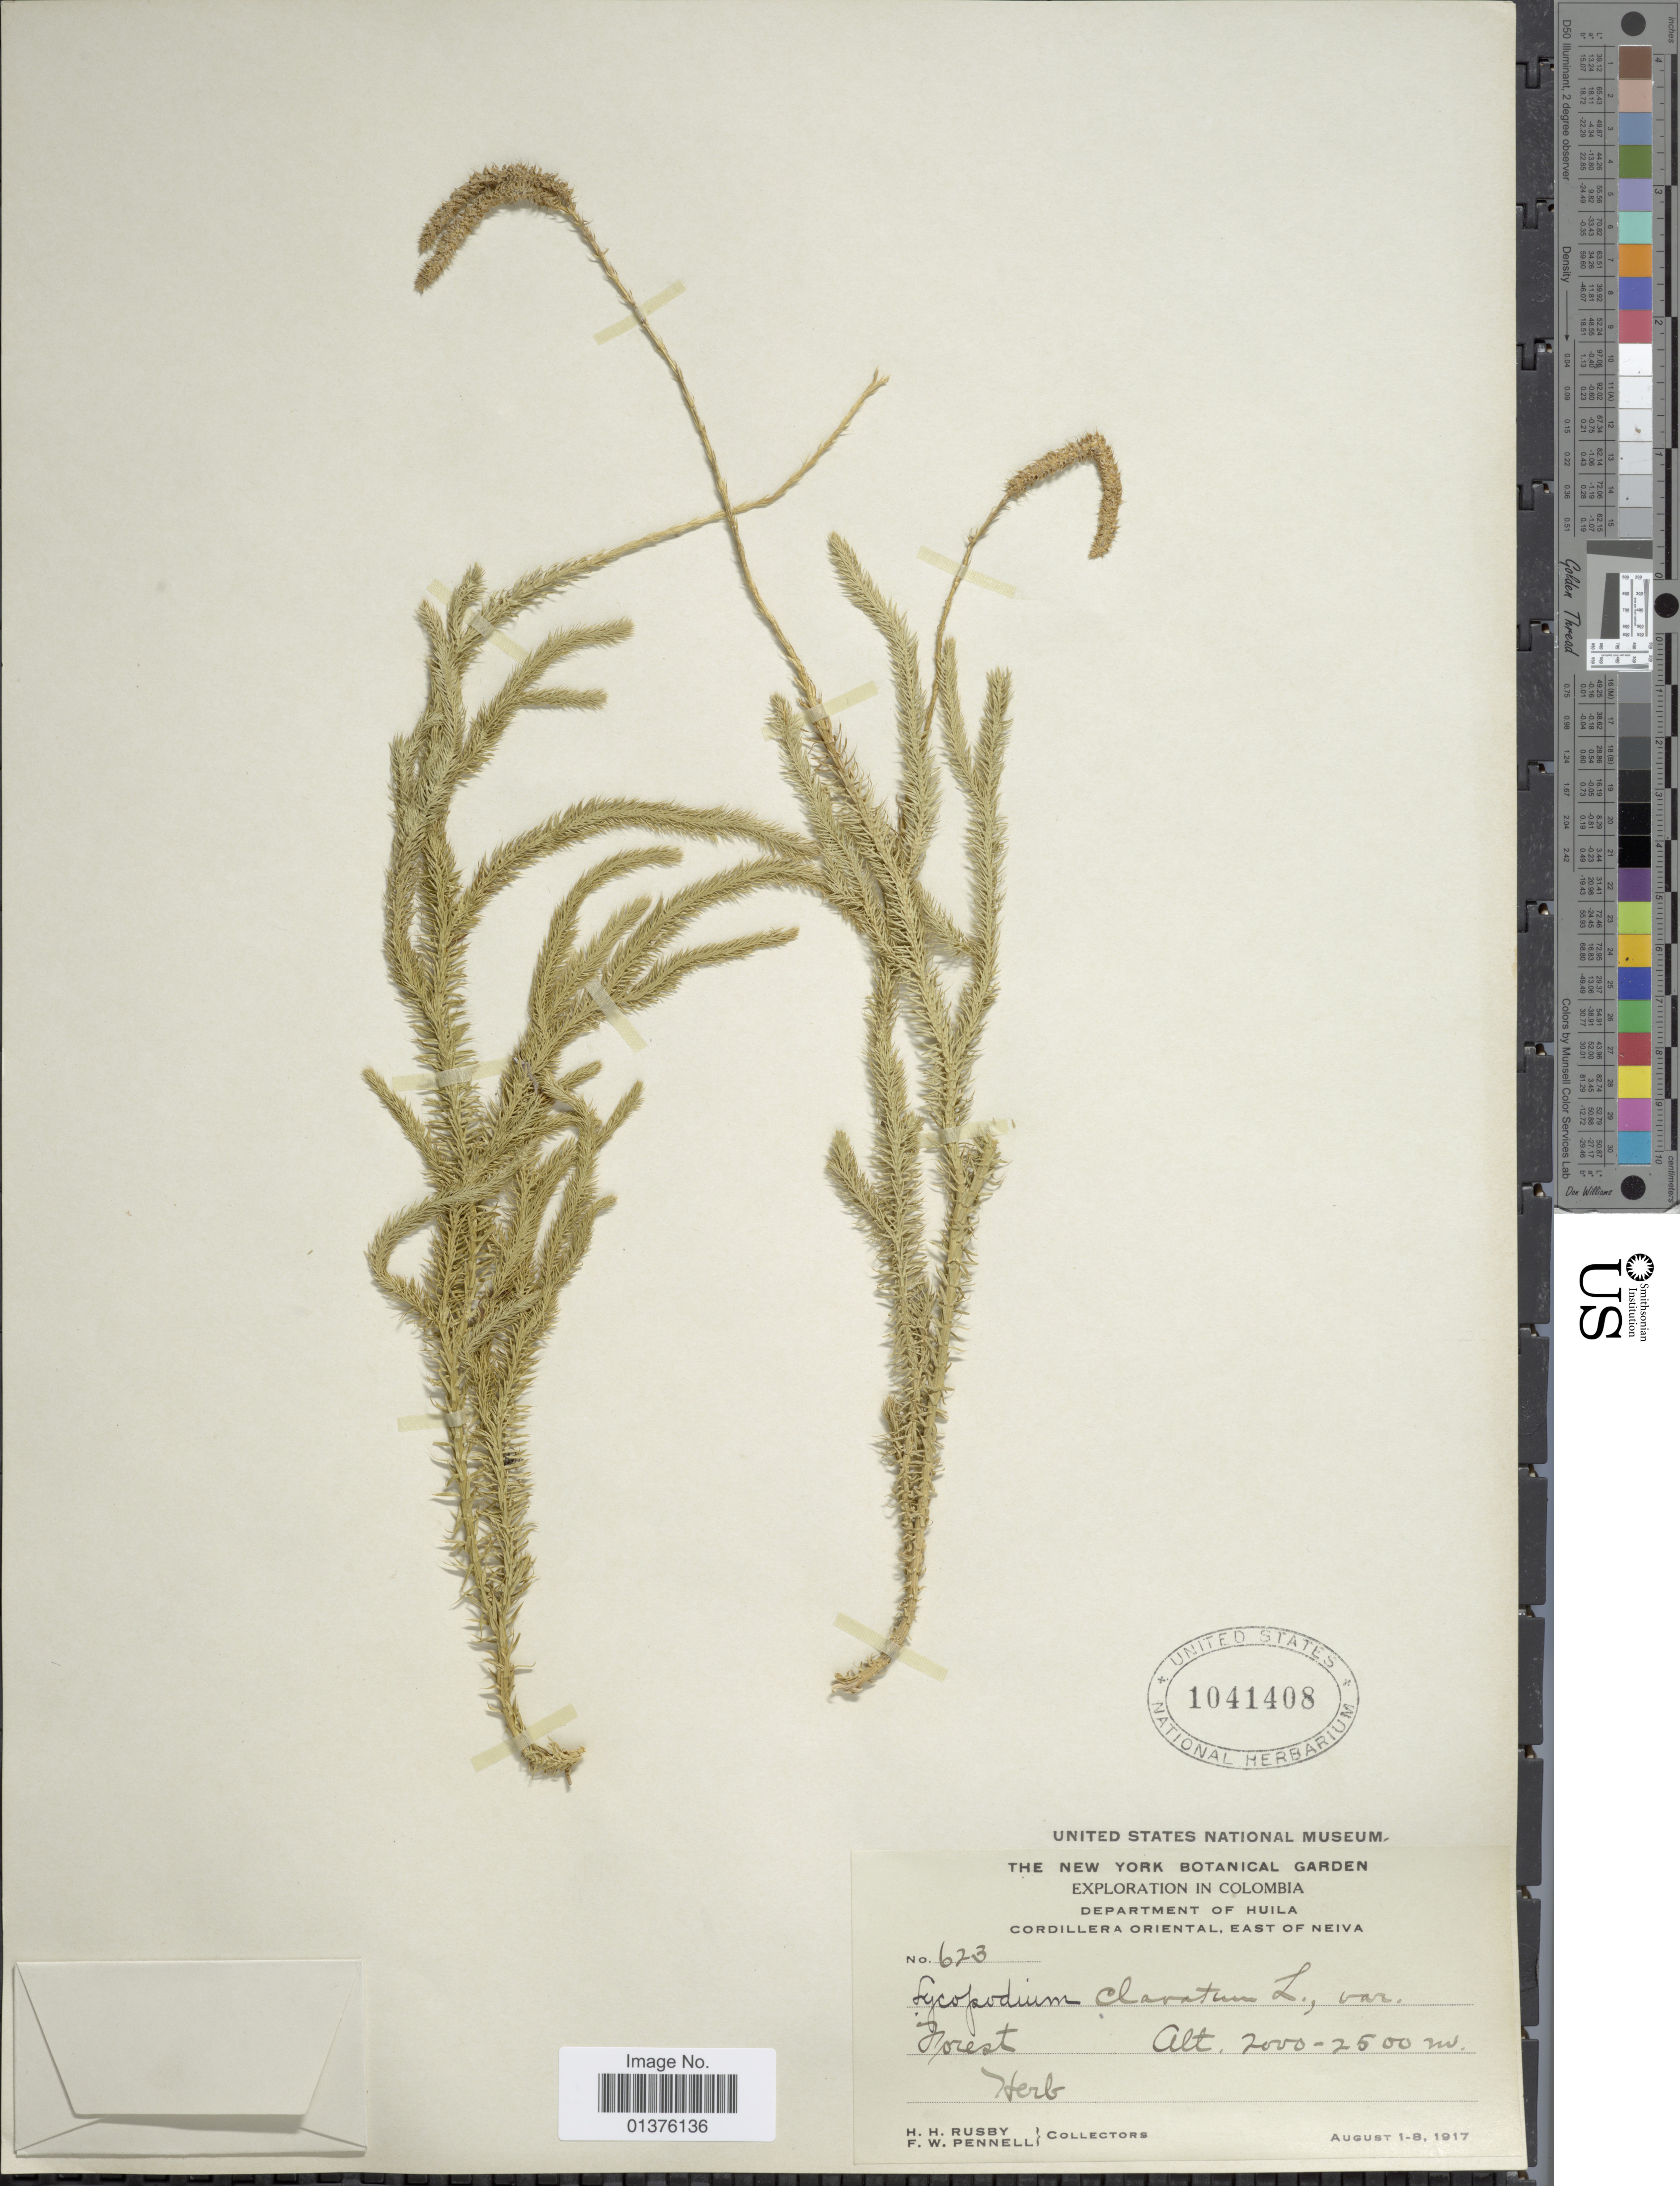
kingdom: Plantae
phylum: Tracheophyta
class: Lycopodiopsida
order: Lycopodiales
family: Lycopodiaceae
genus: Lycopodium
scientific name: Lycopodium clavatum subsp. clavatum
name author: L.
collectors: H. H. Rusby & F. W. Pennell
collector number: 623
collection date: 1917-08-01/1917-08-08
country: Colombia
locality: Cordillera Oriental, East of Neiva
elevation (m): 2000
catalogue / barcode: US 1041408